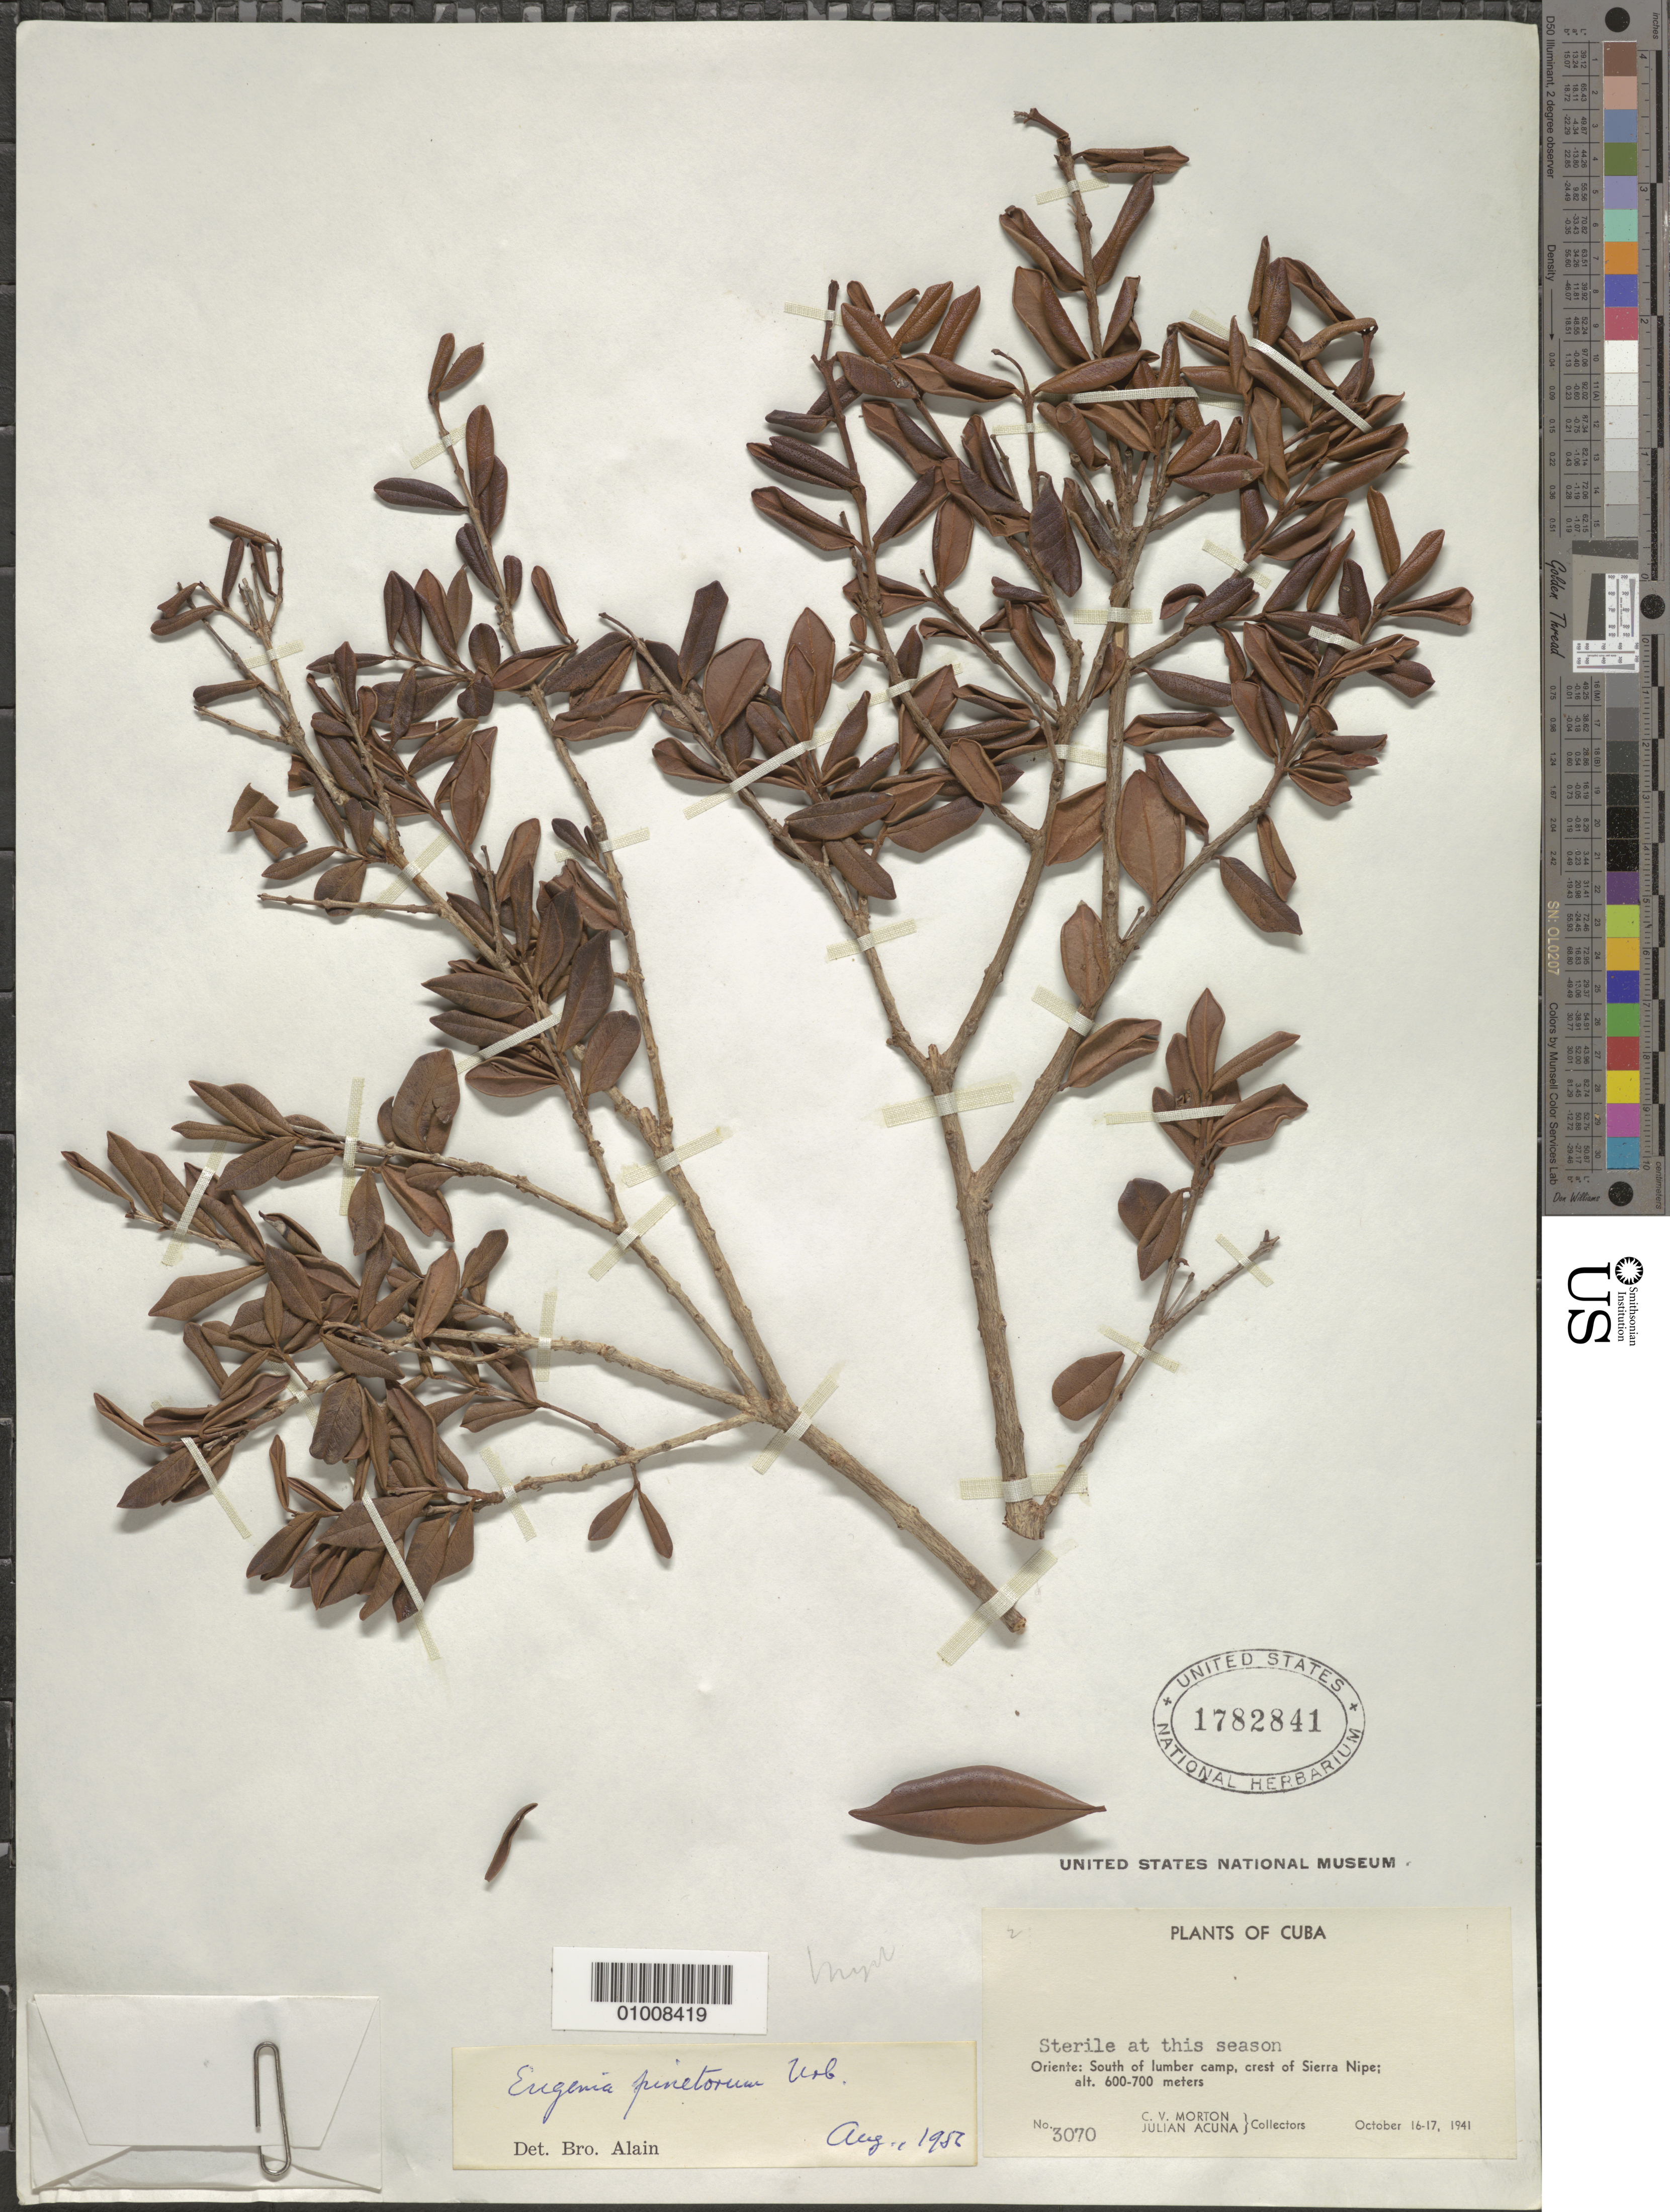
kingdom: Plantae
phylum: Tracheophyta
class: Magnoliopsida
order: Myrtales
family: Myrtaceae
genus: Eugenia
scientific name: Eugenia pinetorum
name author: Urb.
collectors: C. V. Morton & J. Acuña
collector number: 3070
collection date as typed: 16 Oct 1941 to 17 Oct 1941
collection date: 1941-10-16/1941-10-17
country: Cuba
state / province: Holguín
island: Cuba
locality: South of lumber camp, crest of Sierra Nipe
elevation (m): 600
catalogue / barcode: US 1782841